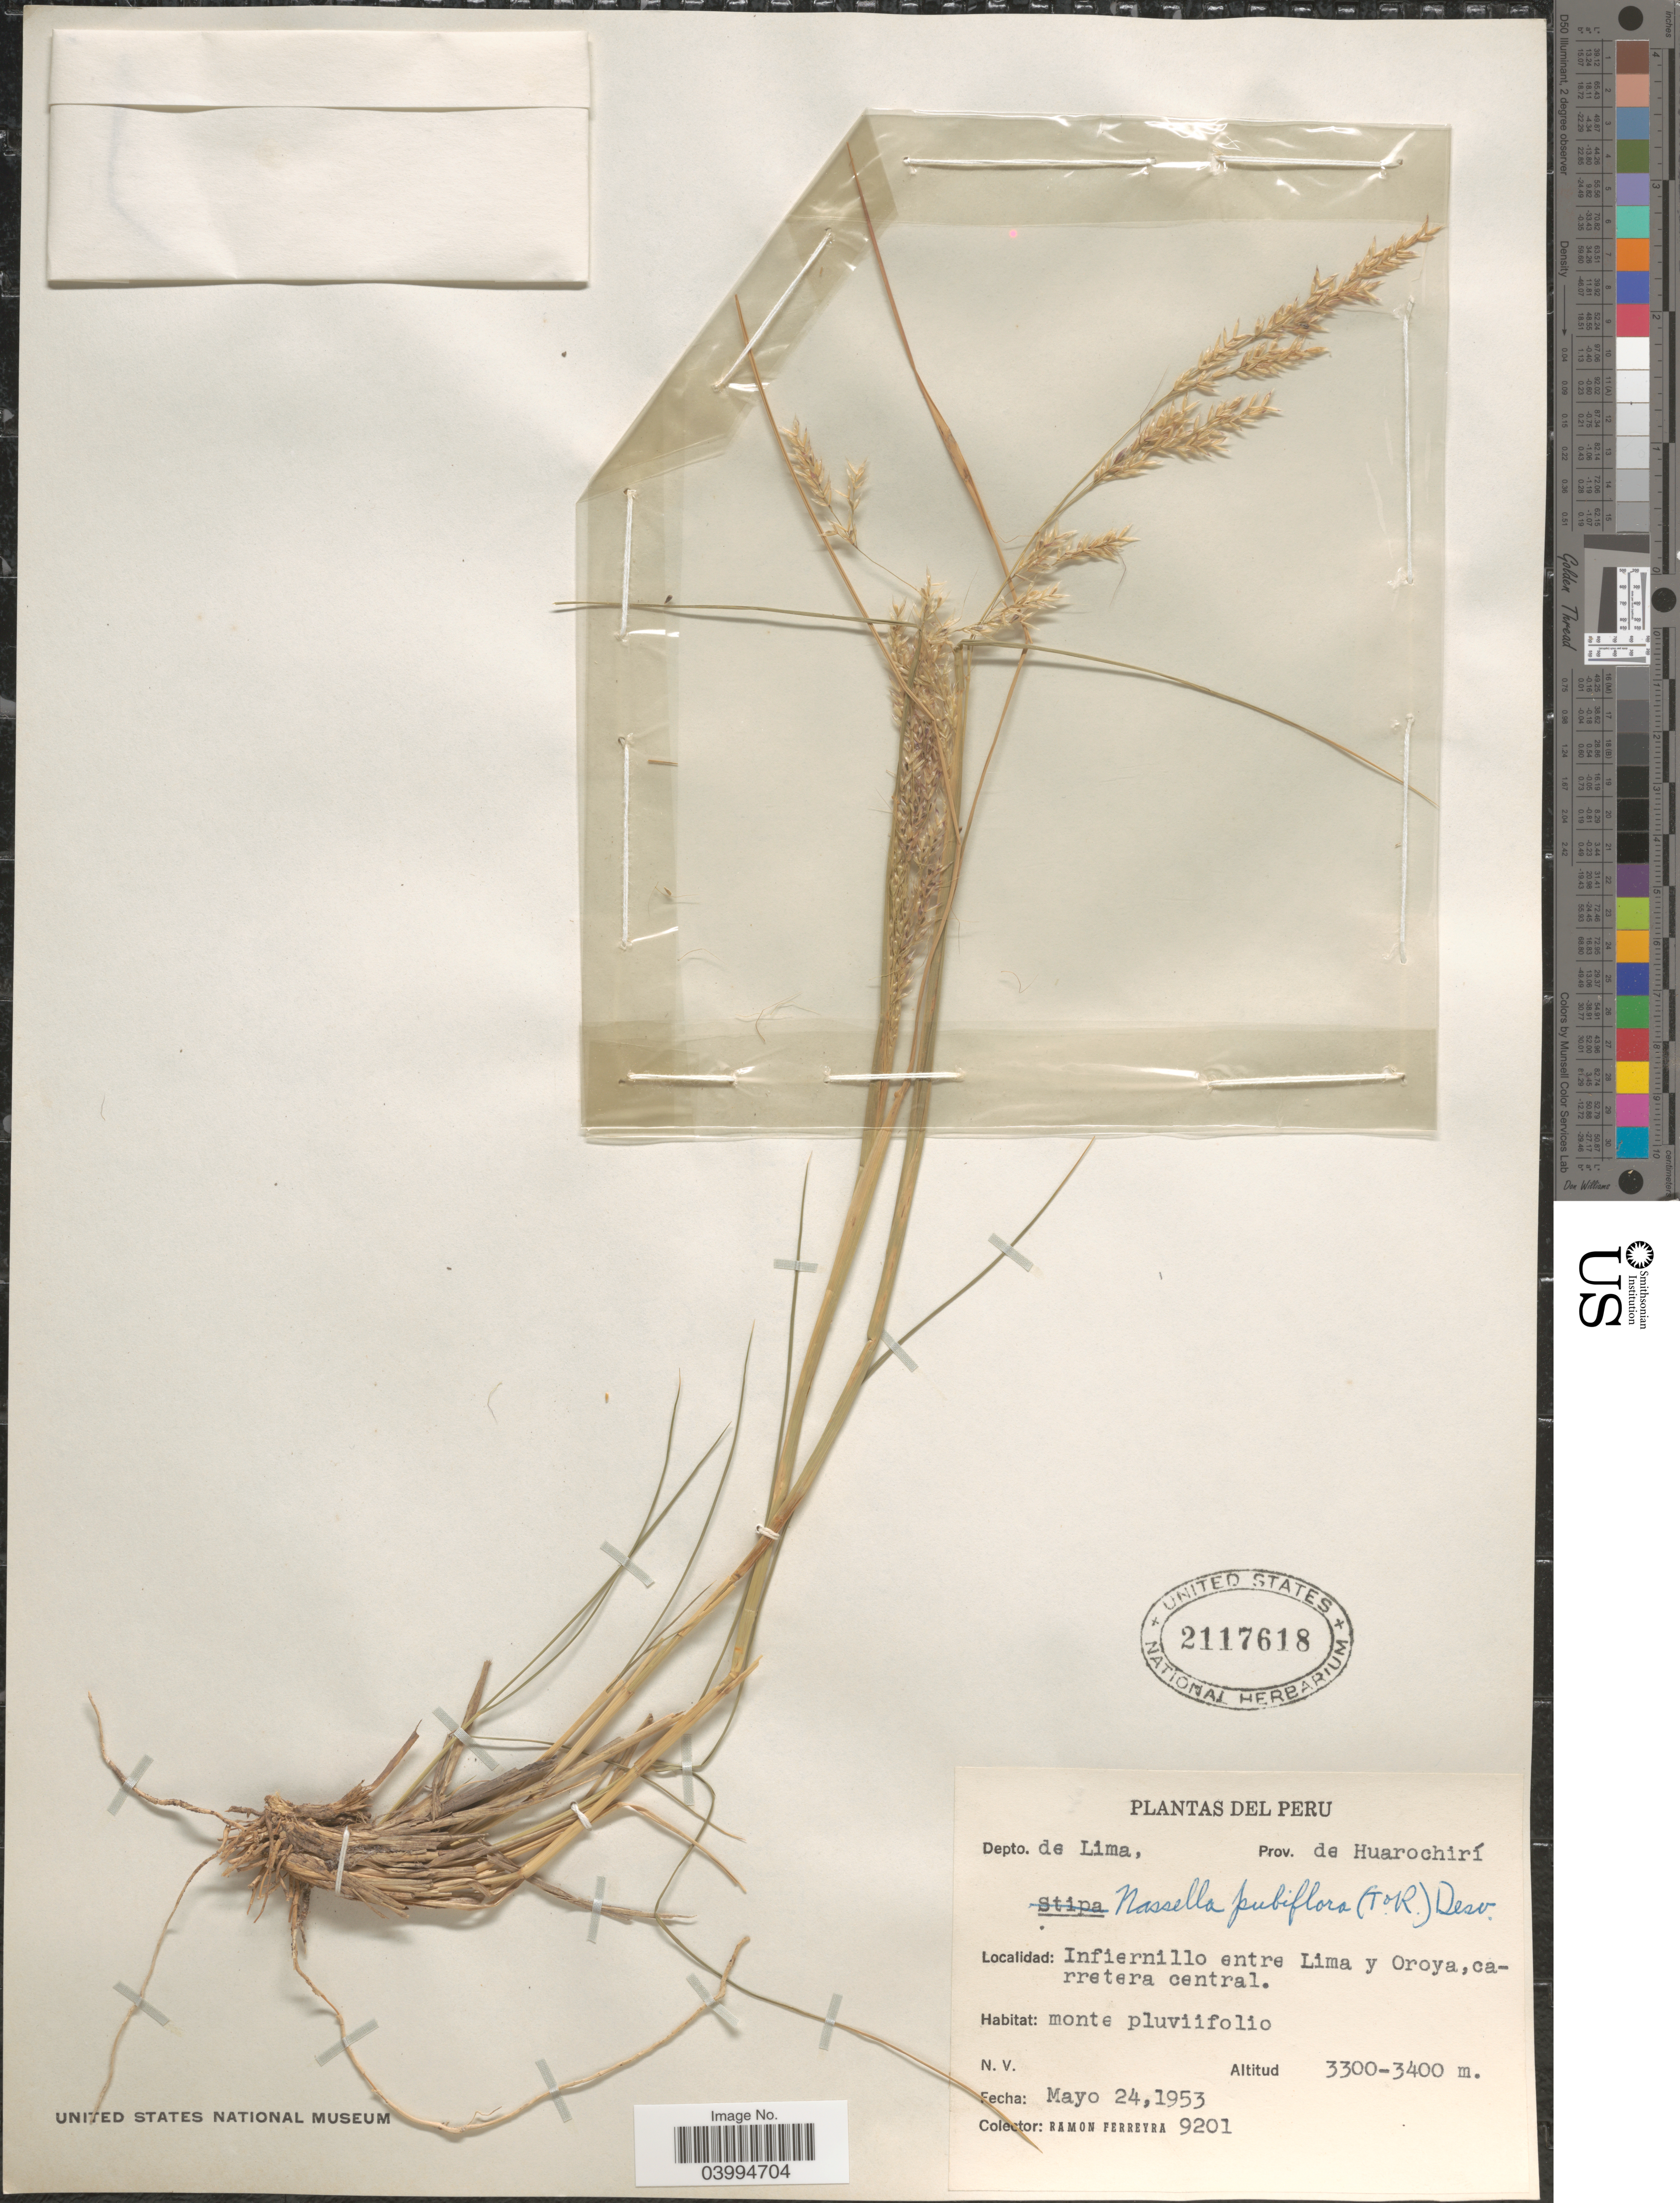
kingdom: Plantae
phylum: Tracheophyta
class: Liliopsida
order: Poales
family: Poaceae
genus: Nassella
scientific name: Nassella pubiflora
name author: (Trin. & Rupr.) É. Desv.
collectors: R. A. Ferreyra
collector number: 9201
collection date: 1953-05-24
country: Peru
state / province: Lima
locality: Depto. de Lima. Prov. de Huarochirí. Infiernillo entre Lima y Oroya, carretera central.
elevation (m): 3300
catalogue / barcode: US 2117618